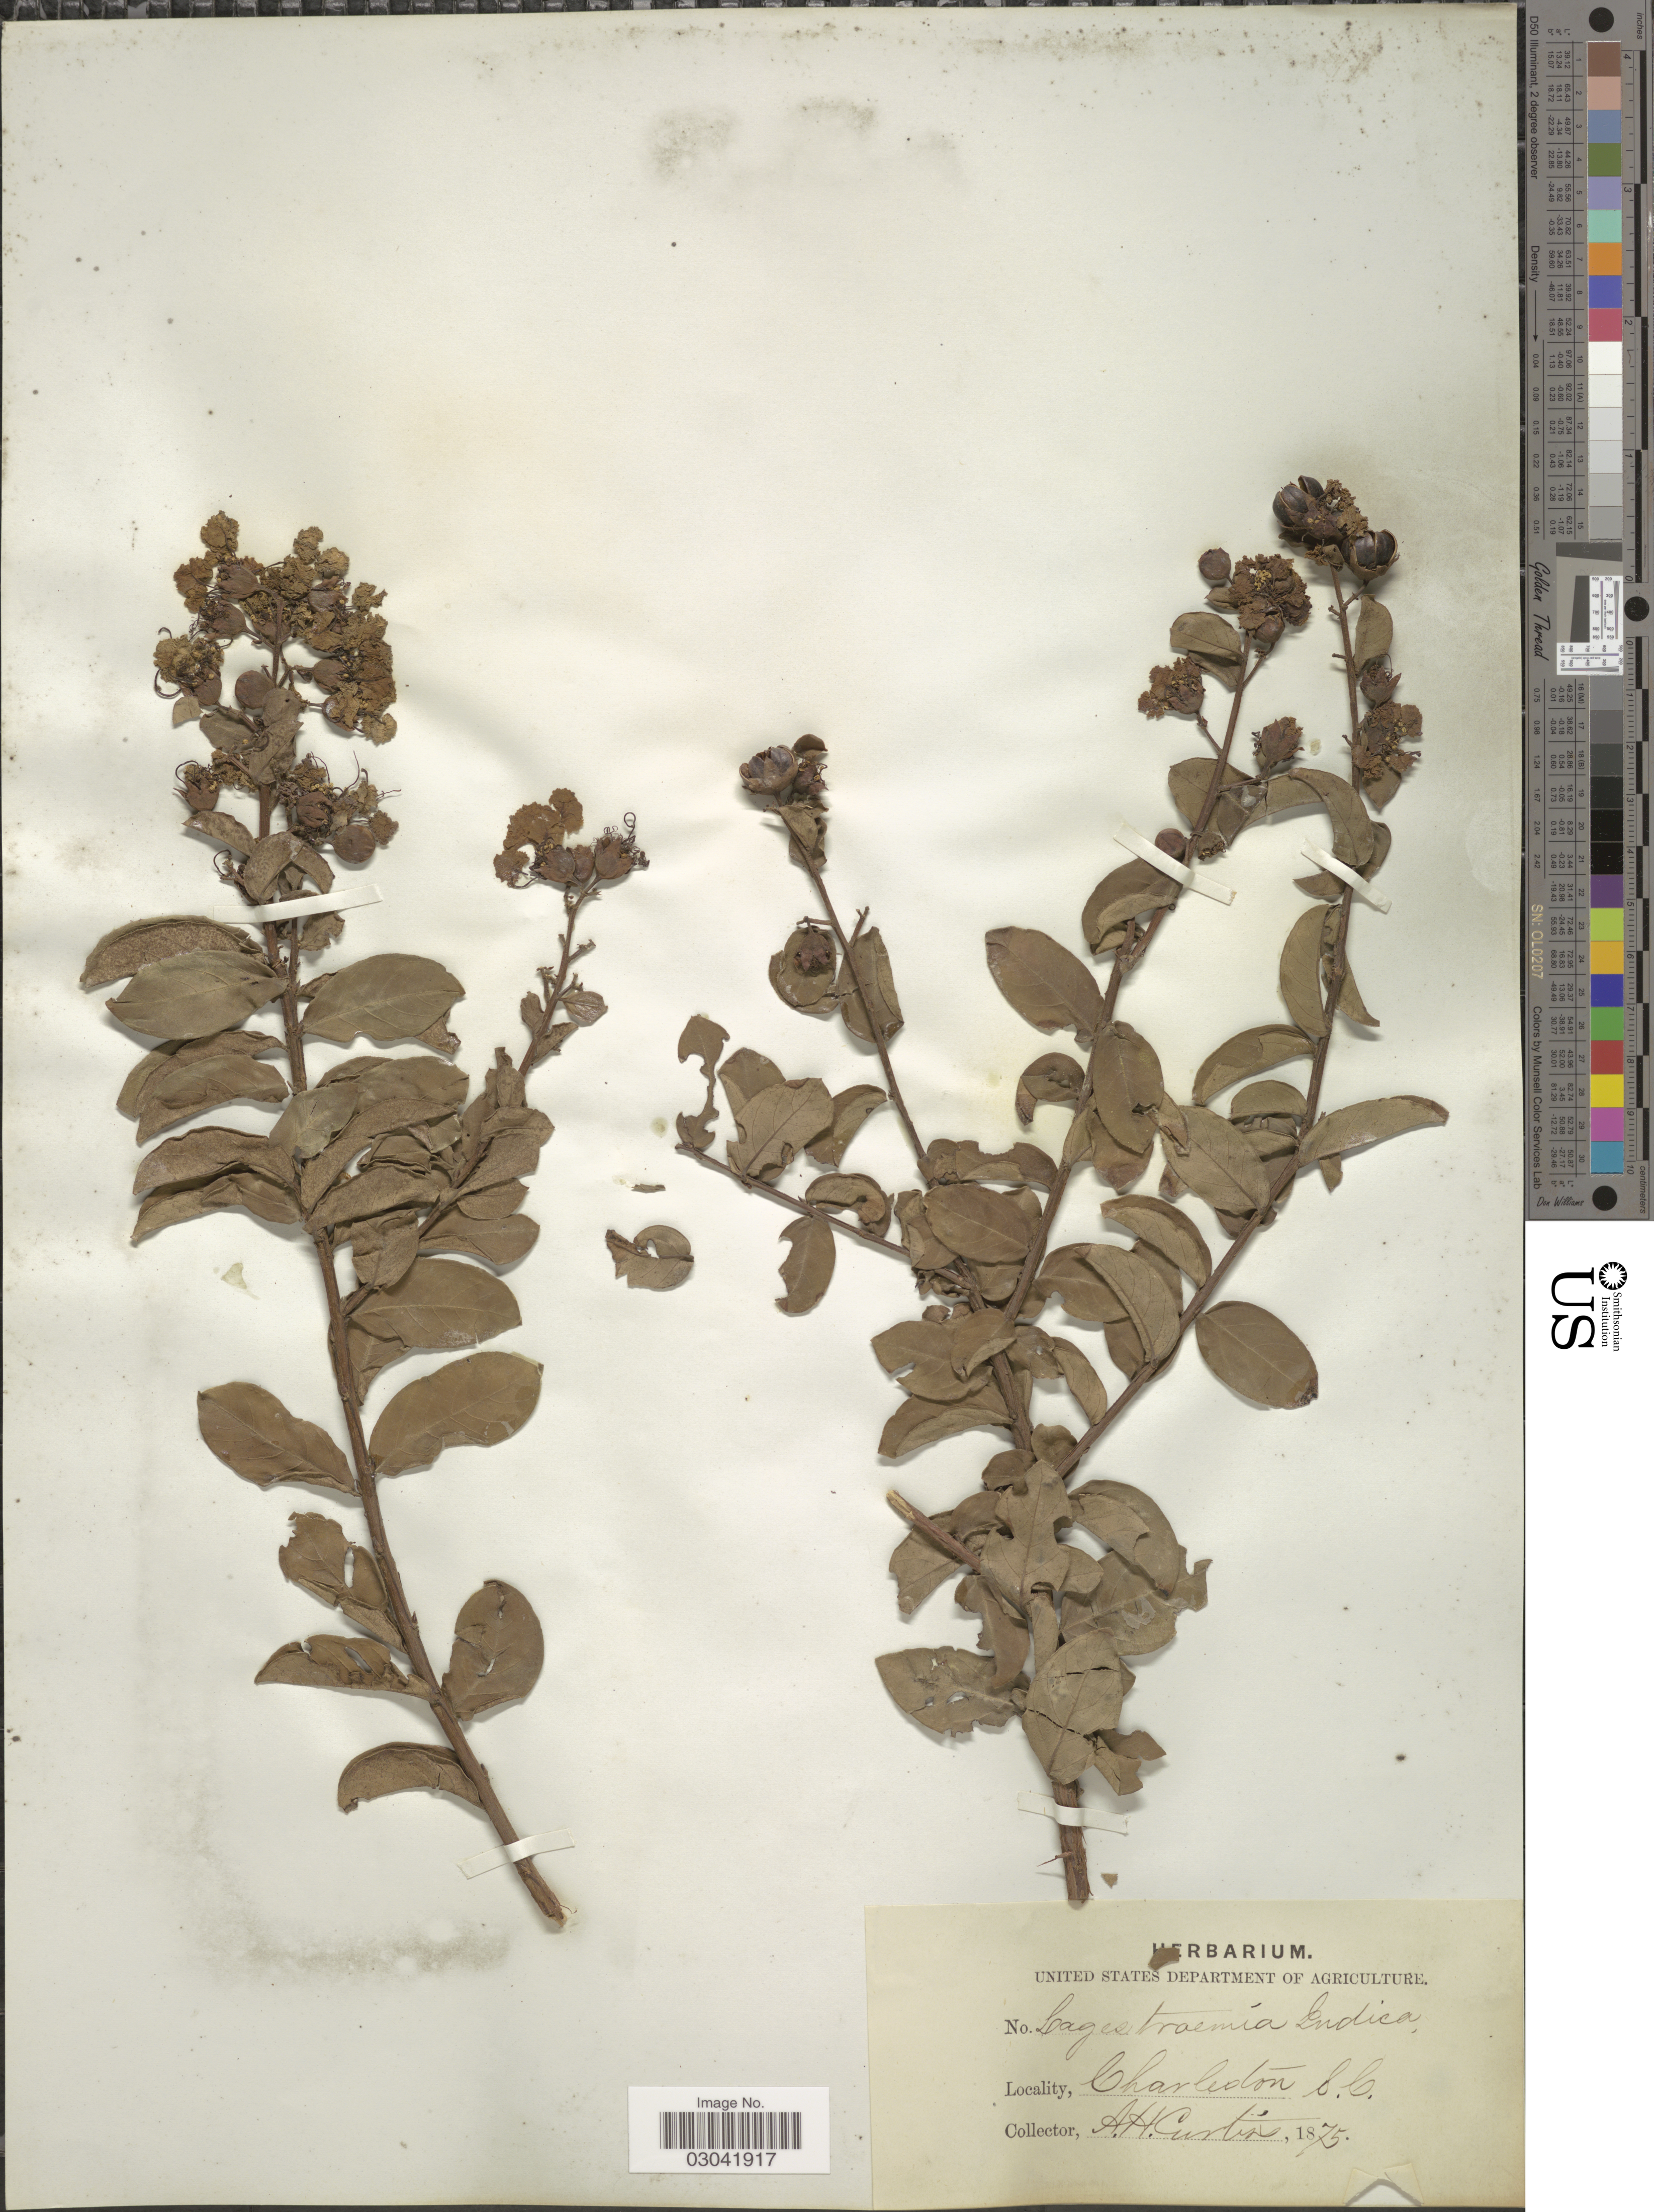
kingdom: Plantae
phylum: Tracheophyta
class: Magnoliopsida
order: Myrtales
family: Lythraceae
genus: Lagerstroemia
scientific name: Lagerstroemia indica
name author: L.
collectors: A. H. Curtiss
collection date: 1875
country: United States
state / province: South Carolina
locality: Charleston.